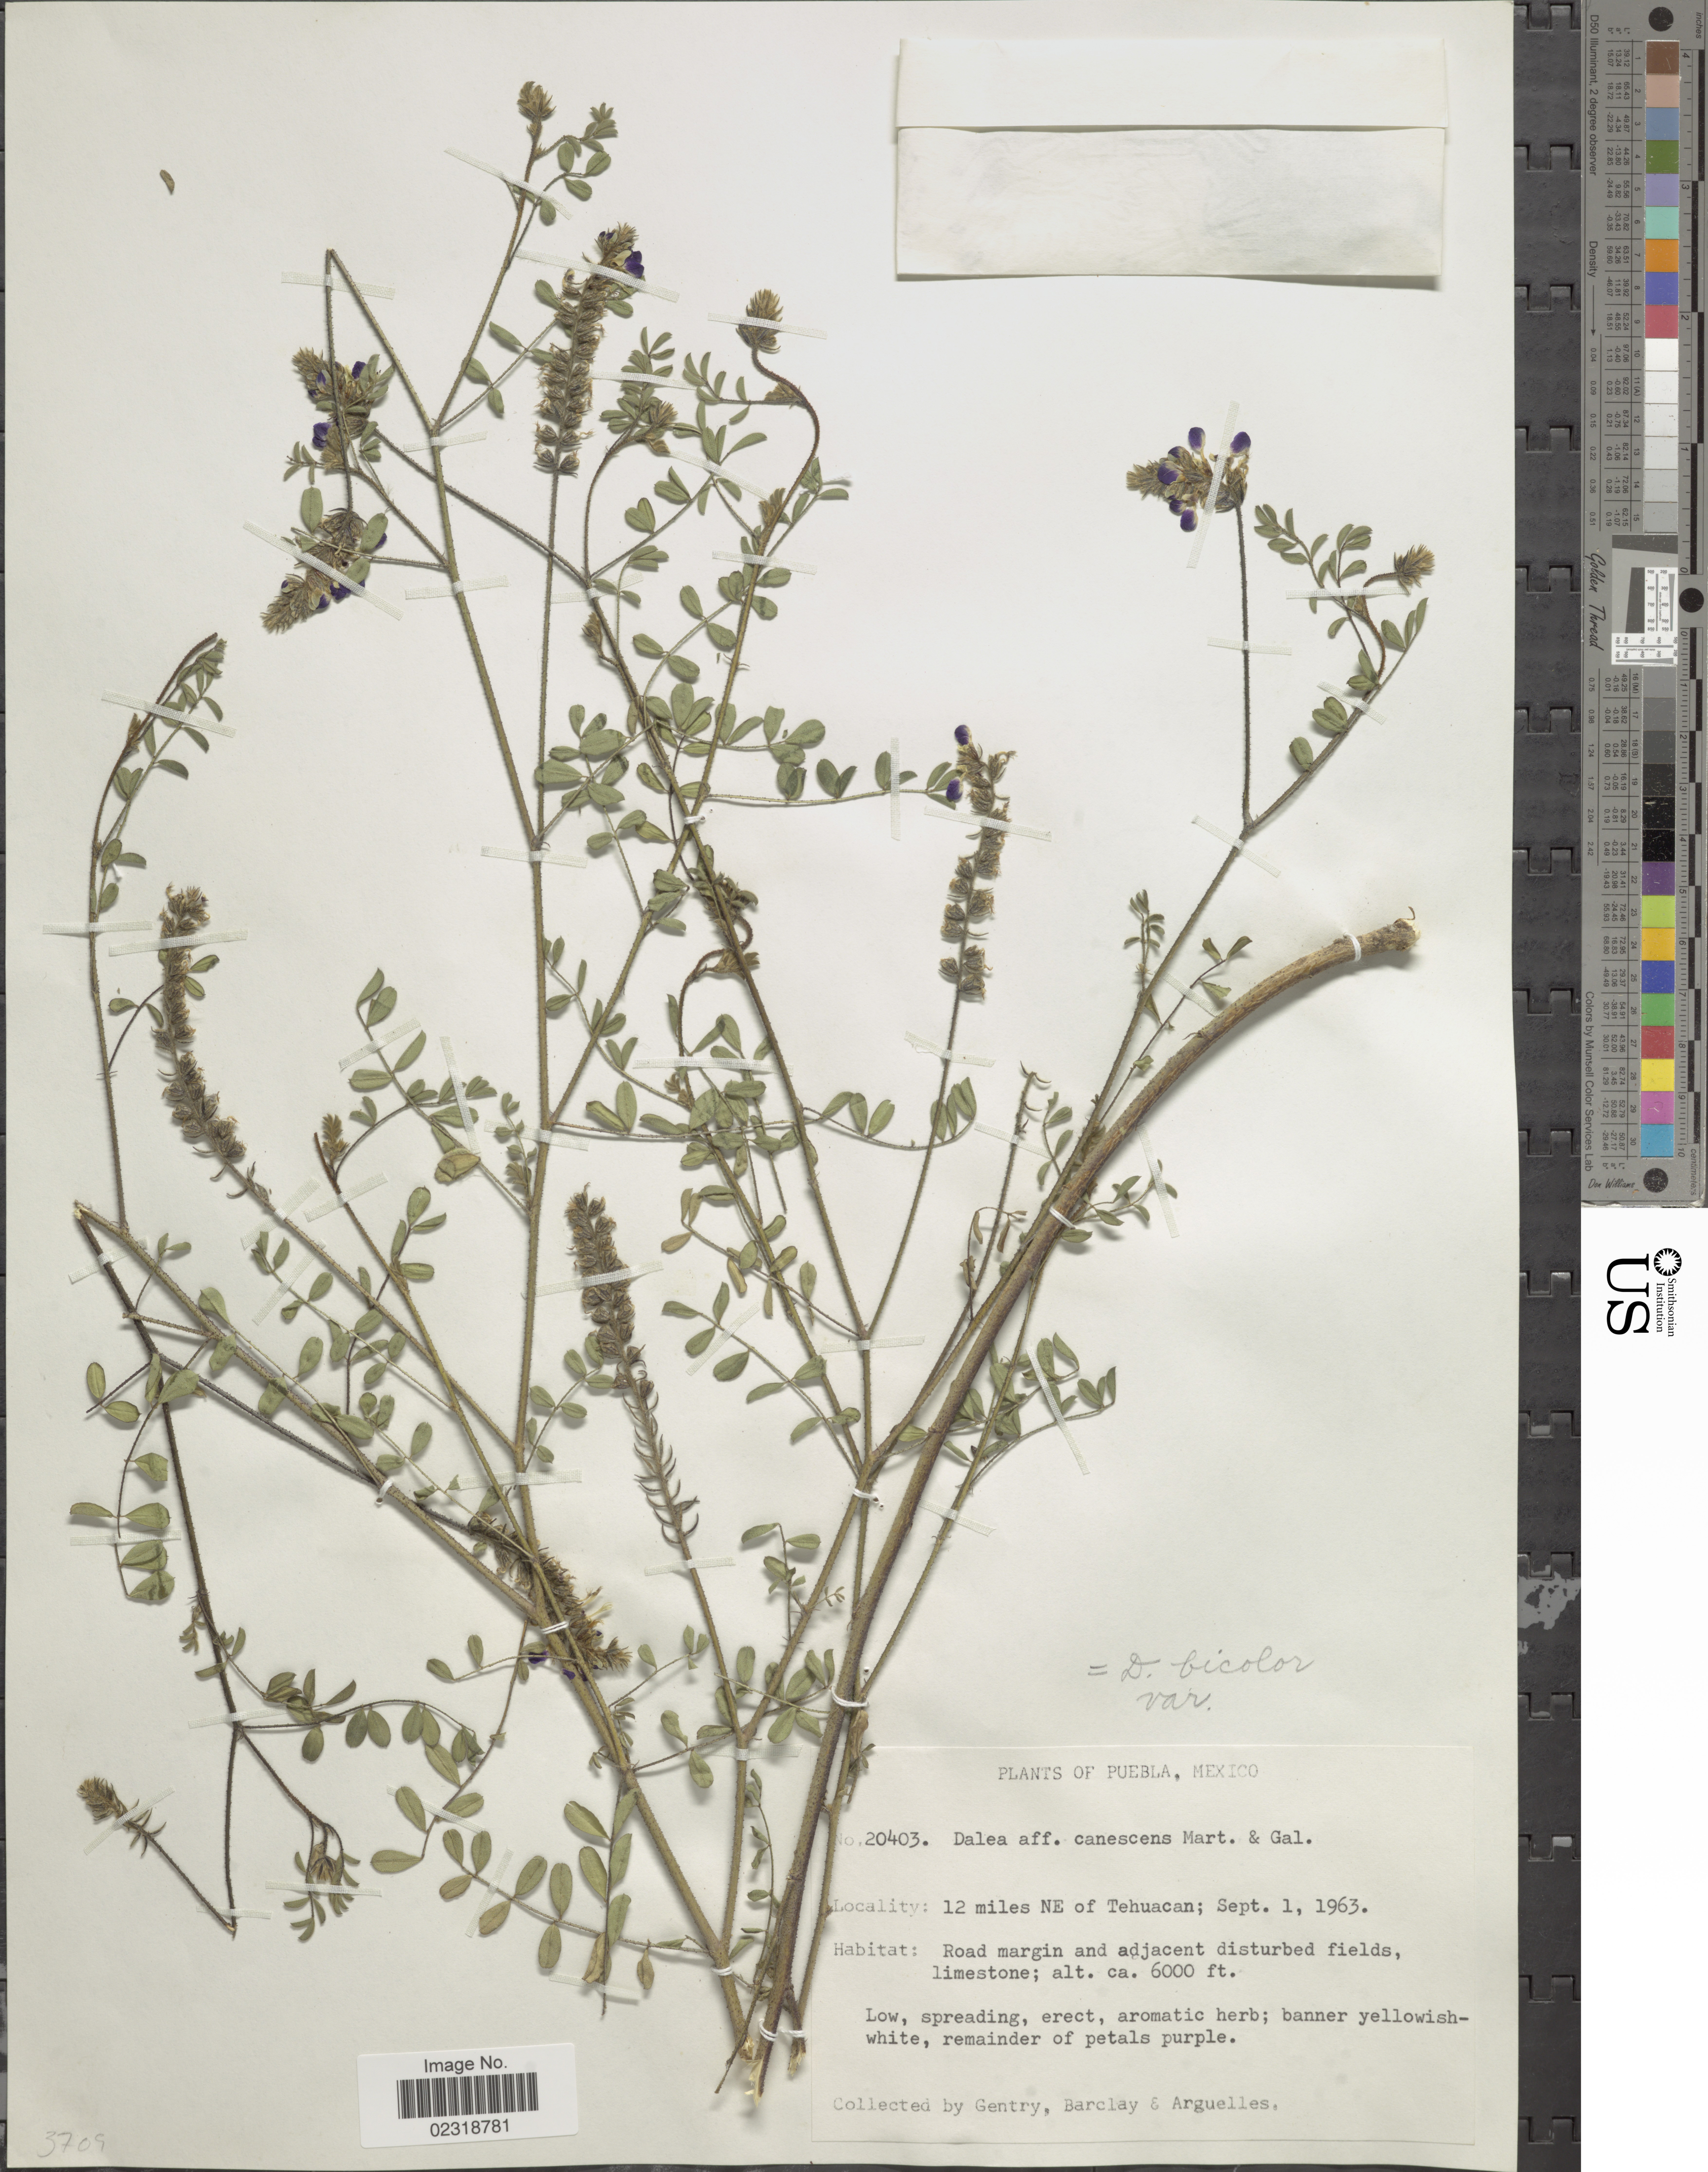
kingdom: Plantae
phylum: Tracheophyta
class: Magnoliopsida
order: Fabales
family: Fabaceae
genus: Dalea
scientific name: Dalea bicolor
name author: Humb. & Bonpl. ex Willd.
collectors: Gentry, --, -- Barclay & Arguelles, --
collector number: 20403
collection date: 1963-09-01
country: Mexico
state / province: Puebla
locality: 12 miles NE of Tehuacan, road margin and adjacent disturbed fields.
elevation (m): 1829